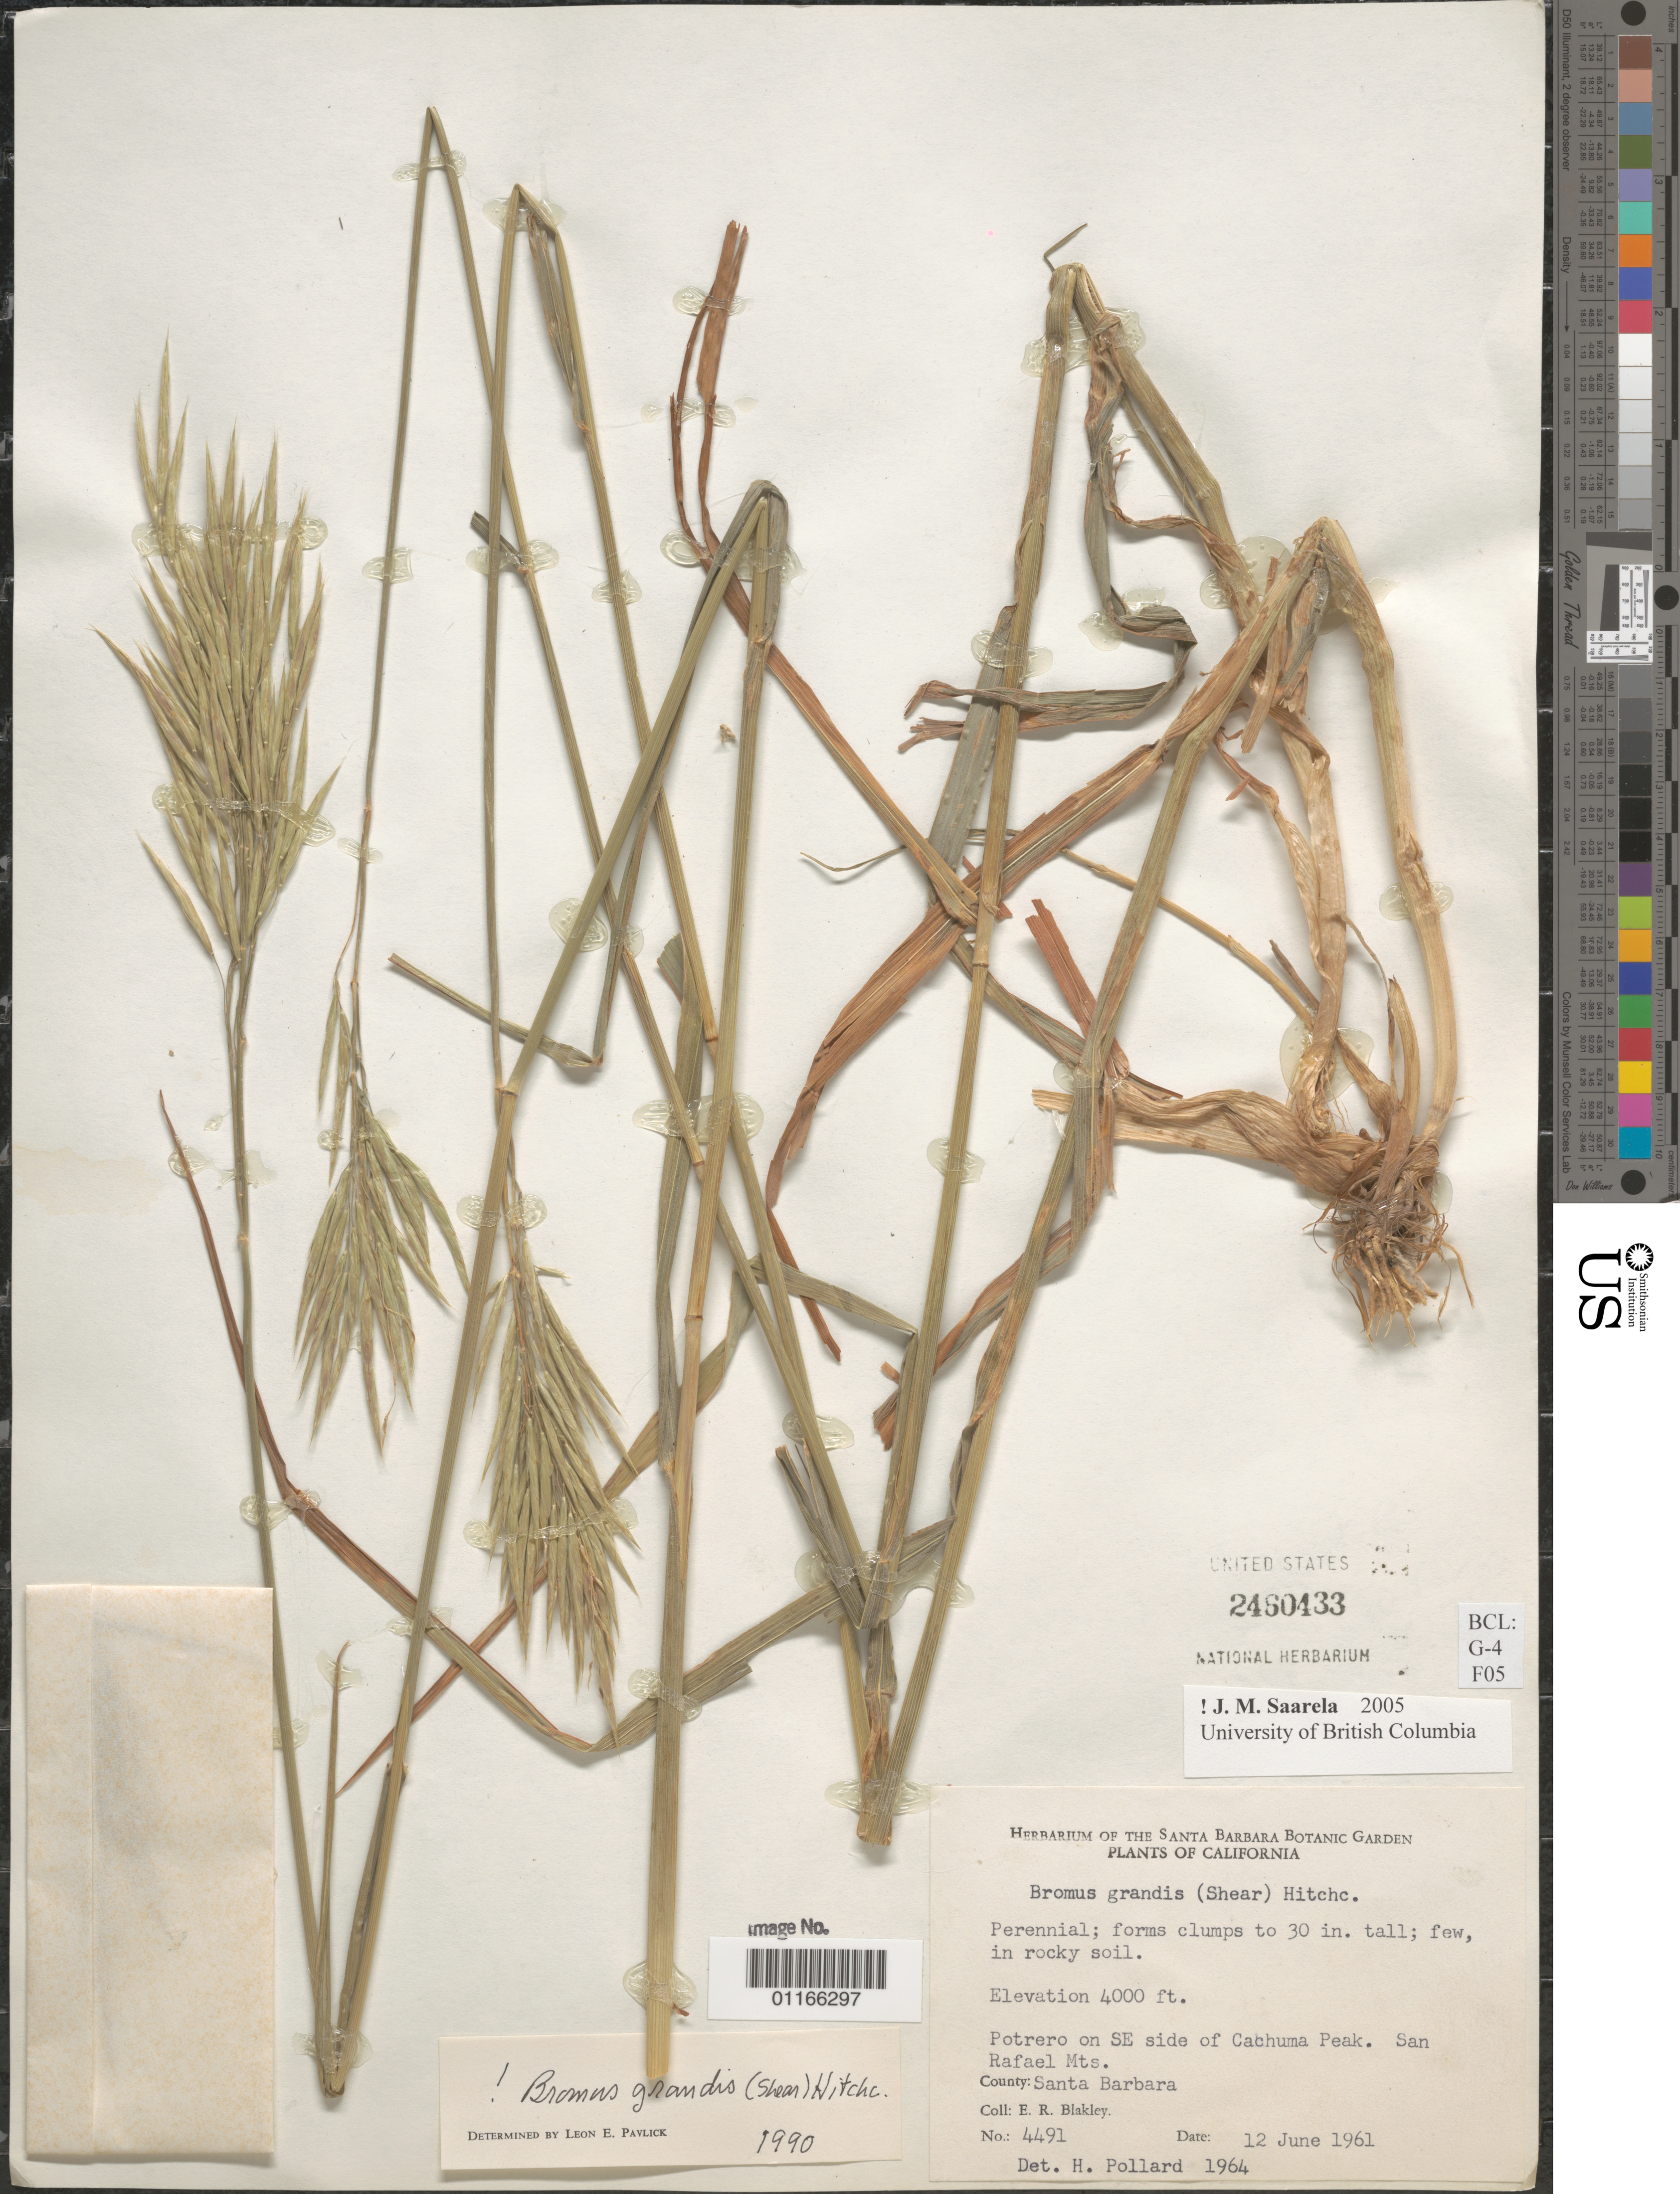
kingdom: Plantae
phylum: Tracheophyta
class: Liliopsida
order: Poales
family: Poaceae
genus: Bromus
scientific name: Bromus grandis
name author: (Shear) Hitchc.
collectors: E. R. Blakley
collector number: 4491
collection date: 1961-06-12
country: United States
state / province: California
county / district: Santa Barbara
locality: Potrero on SE side of Cachuma Peak. San Rafael Mts.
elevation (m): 1219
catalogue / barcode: US 2460433